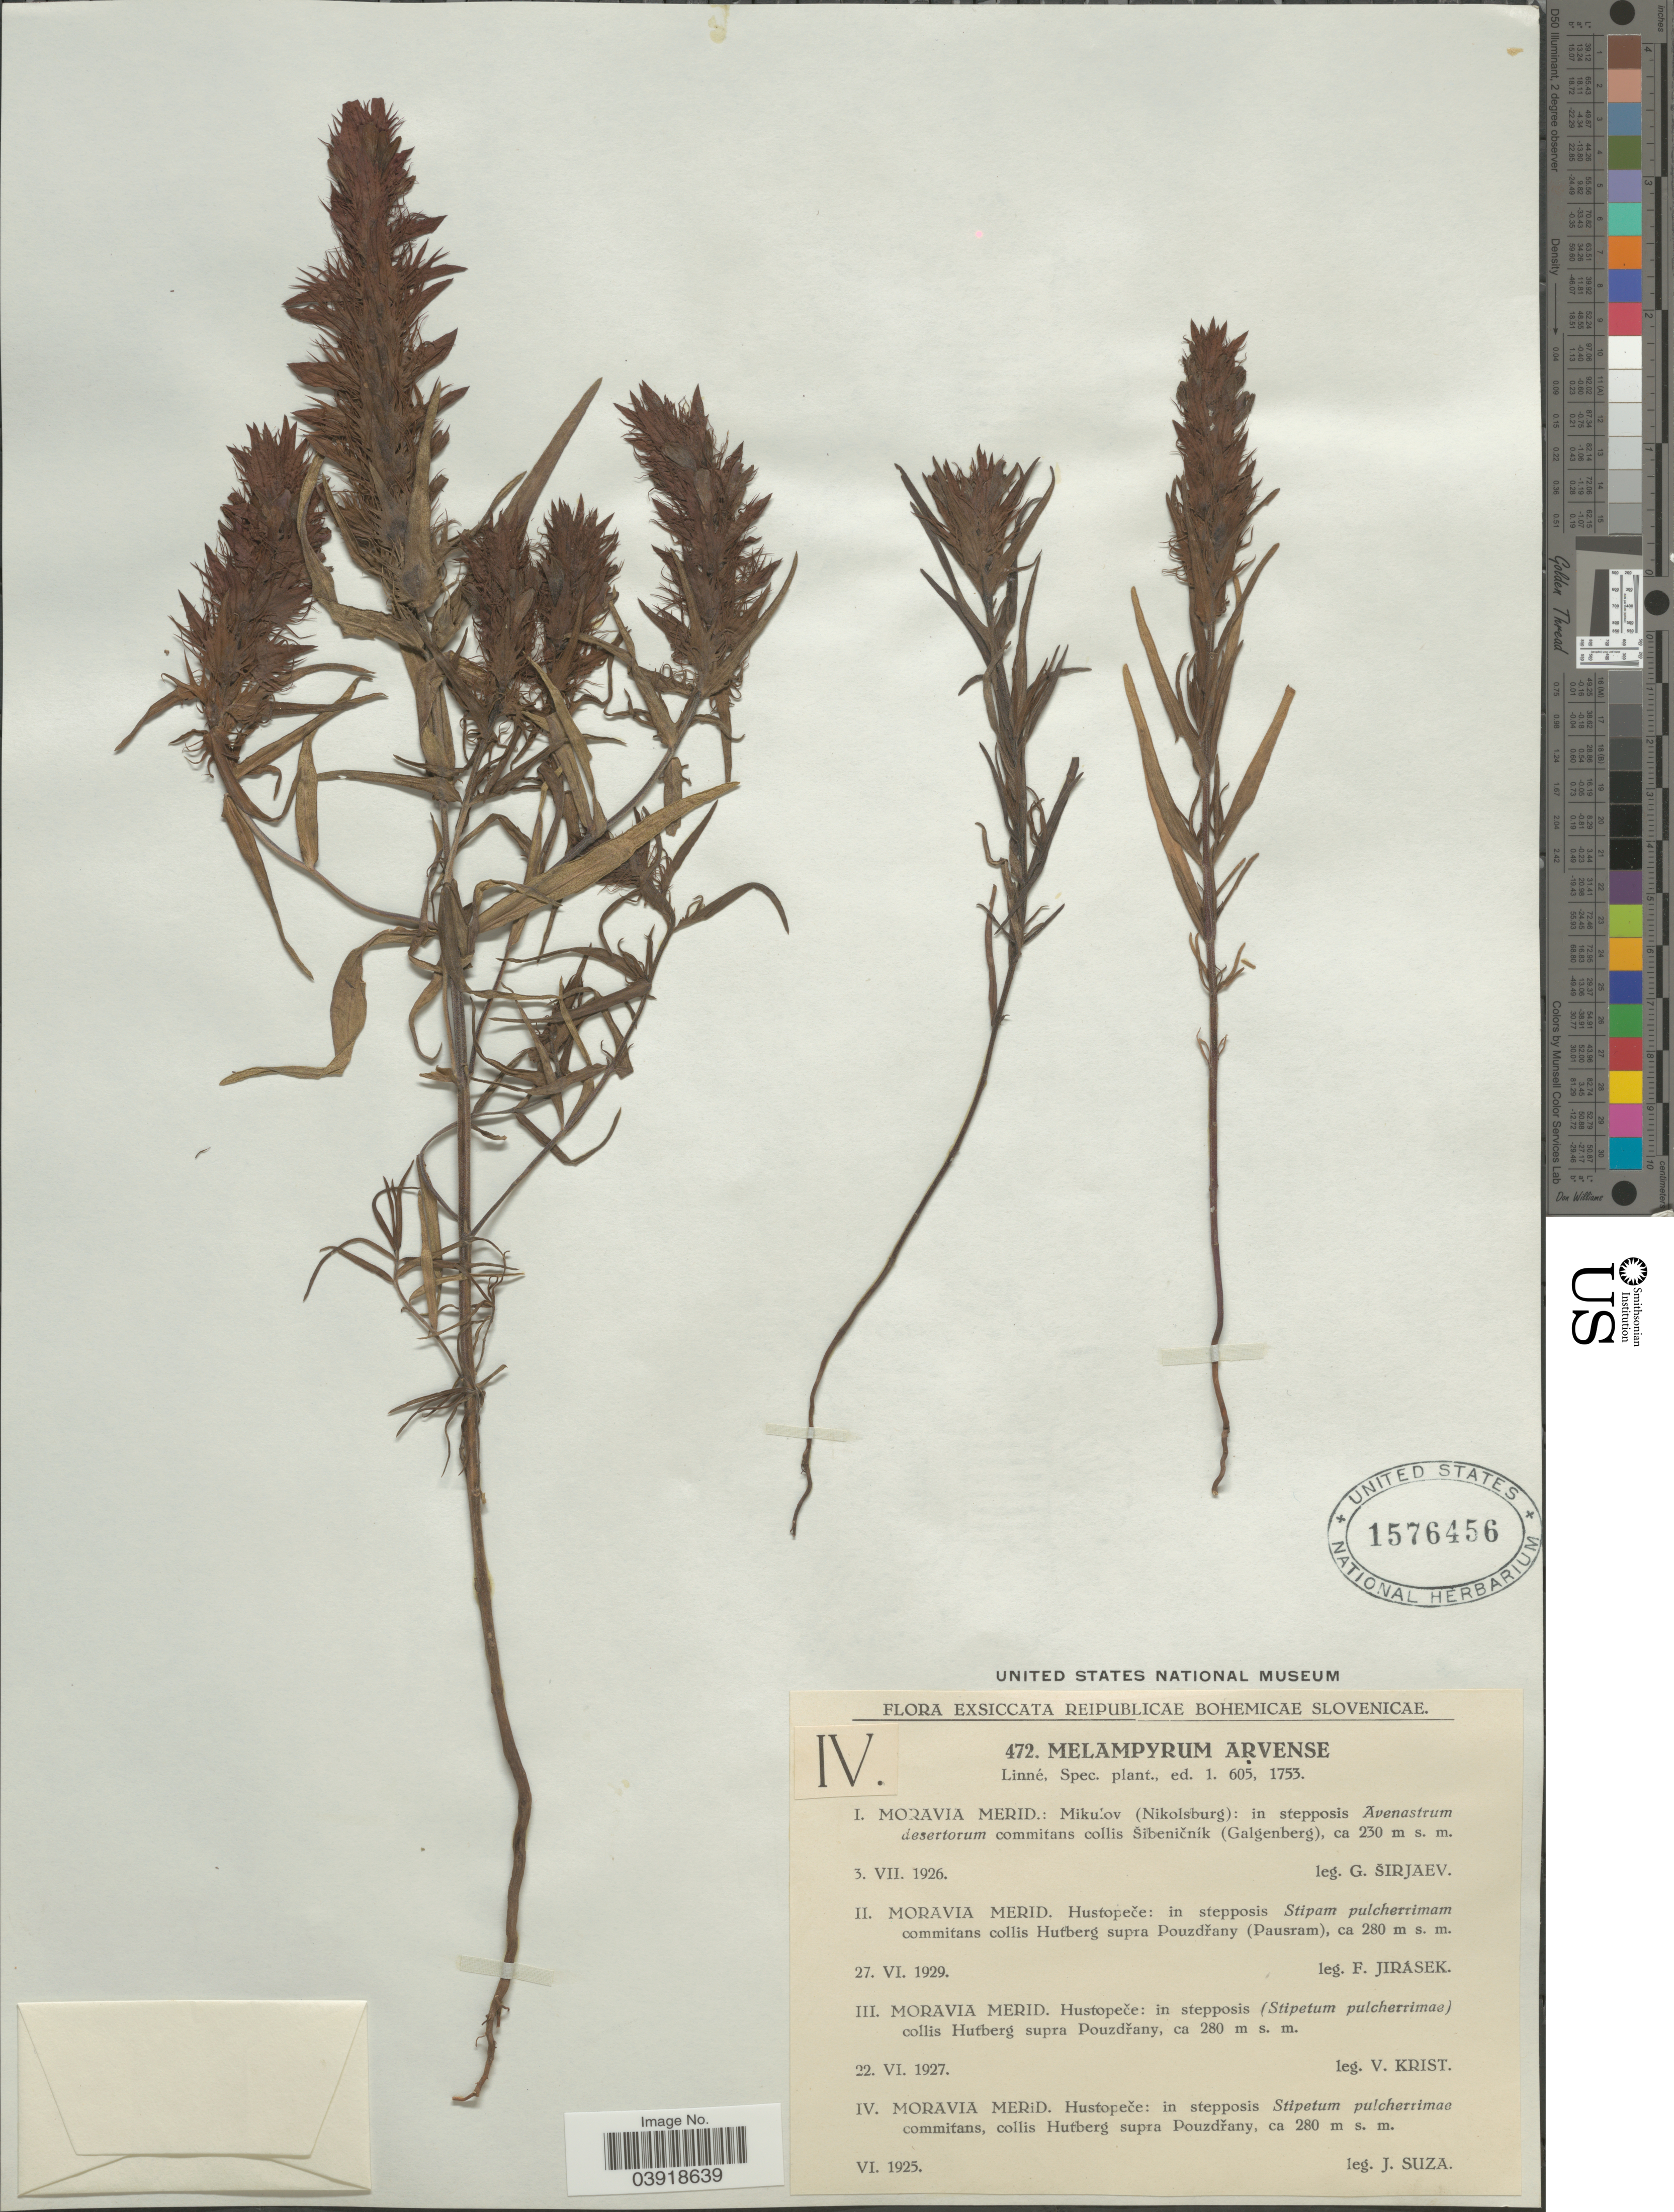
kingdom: Plantae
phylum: Tracheophyta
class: Magnoliopsida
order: Lamiales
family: Orobanchaceae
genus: Melampyrum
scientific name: Melampyrum arvense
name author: L.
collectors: J. Suza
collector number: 472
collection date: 1925-06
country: Czechia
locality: Reipublicae Bohemicae Slovenicae. Moravia Merid. Hustopeče: in stepposis Stipetum pulcherrimae commitans, collis Hutberg supra Pouzdřany.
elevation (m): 280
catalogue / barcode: US 1576456